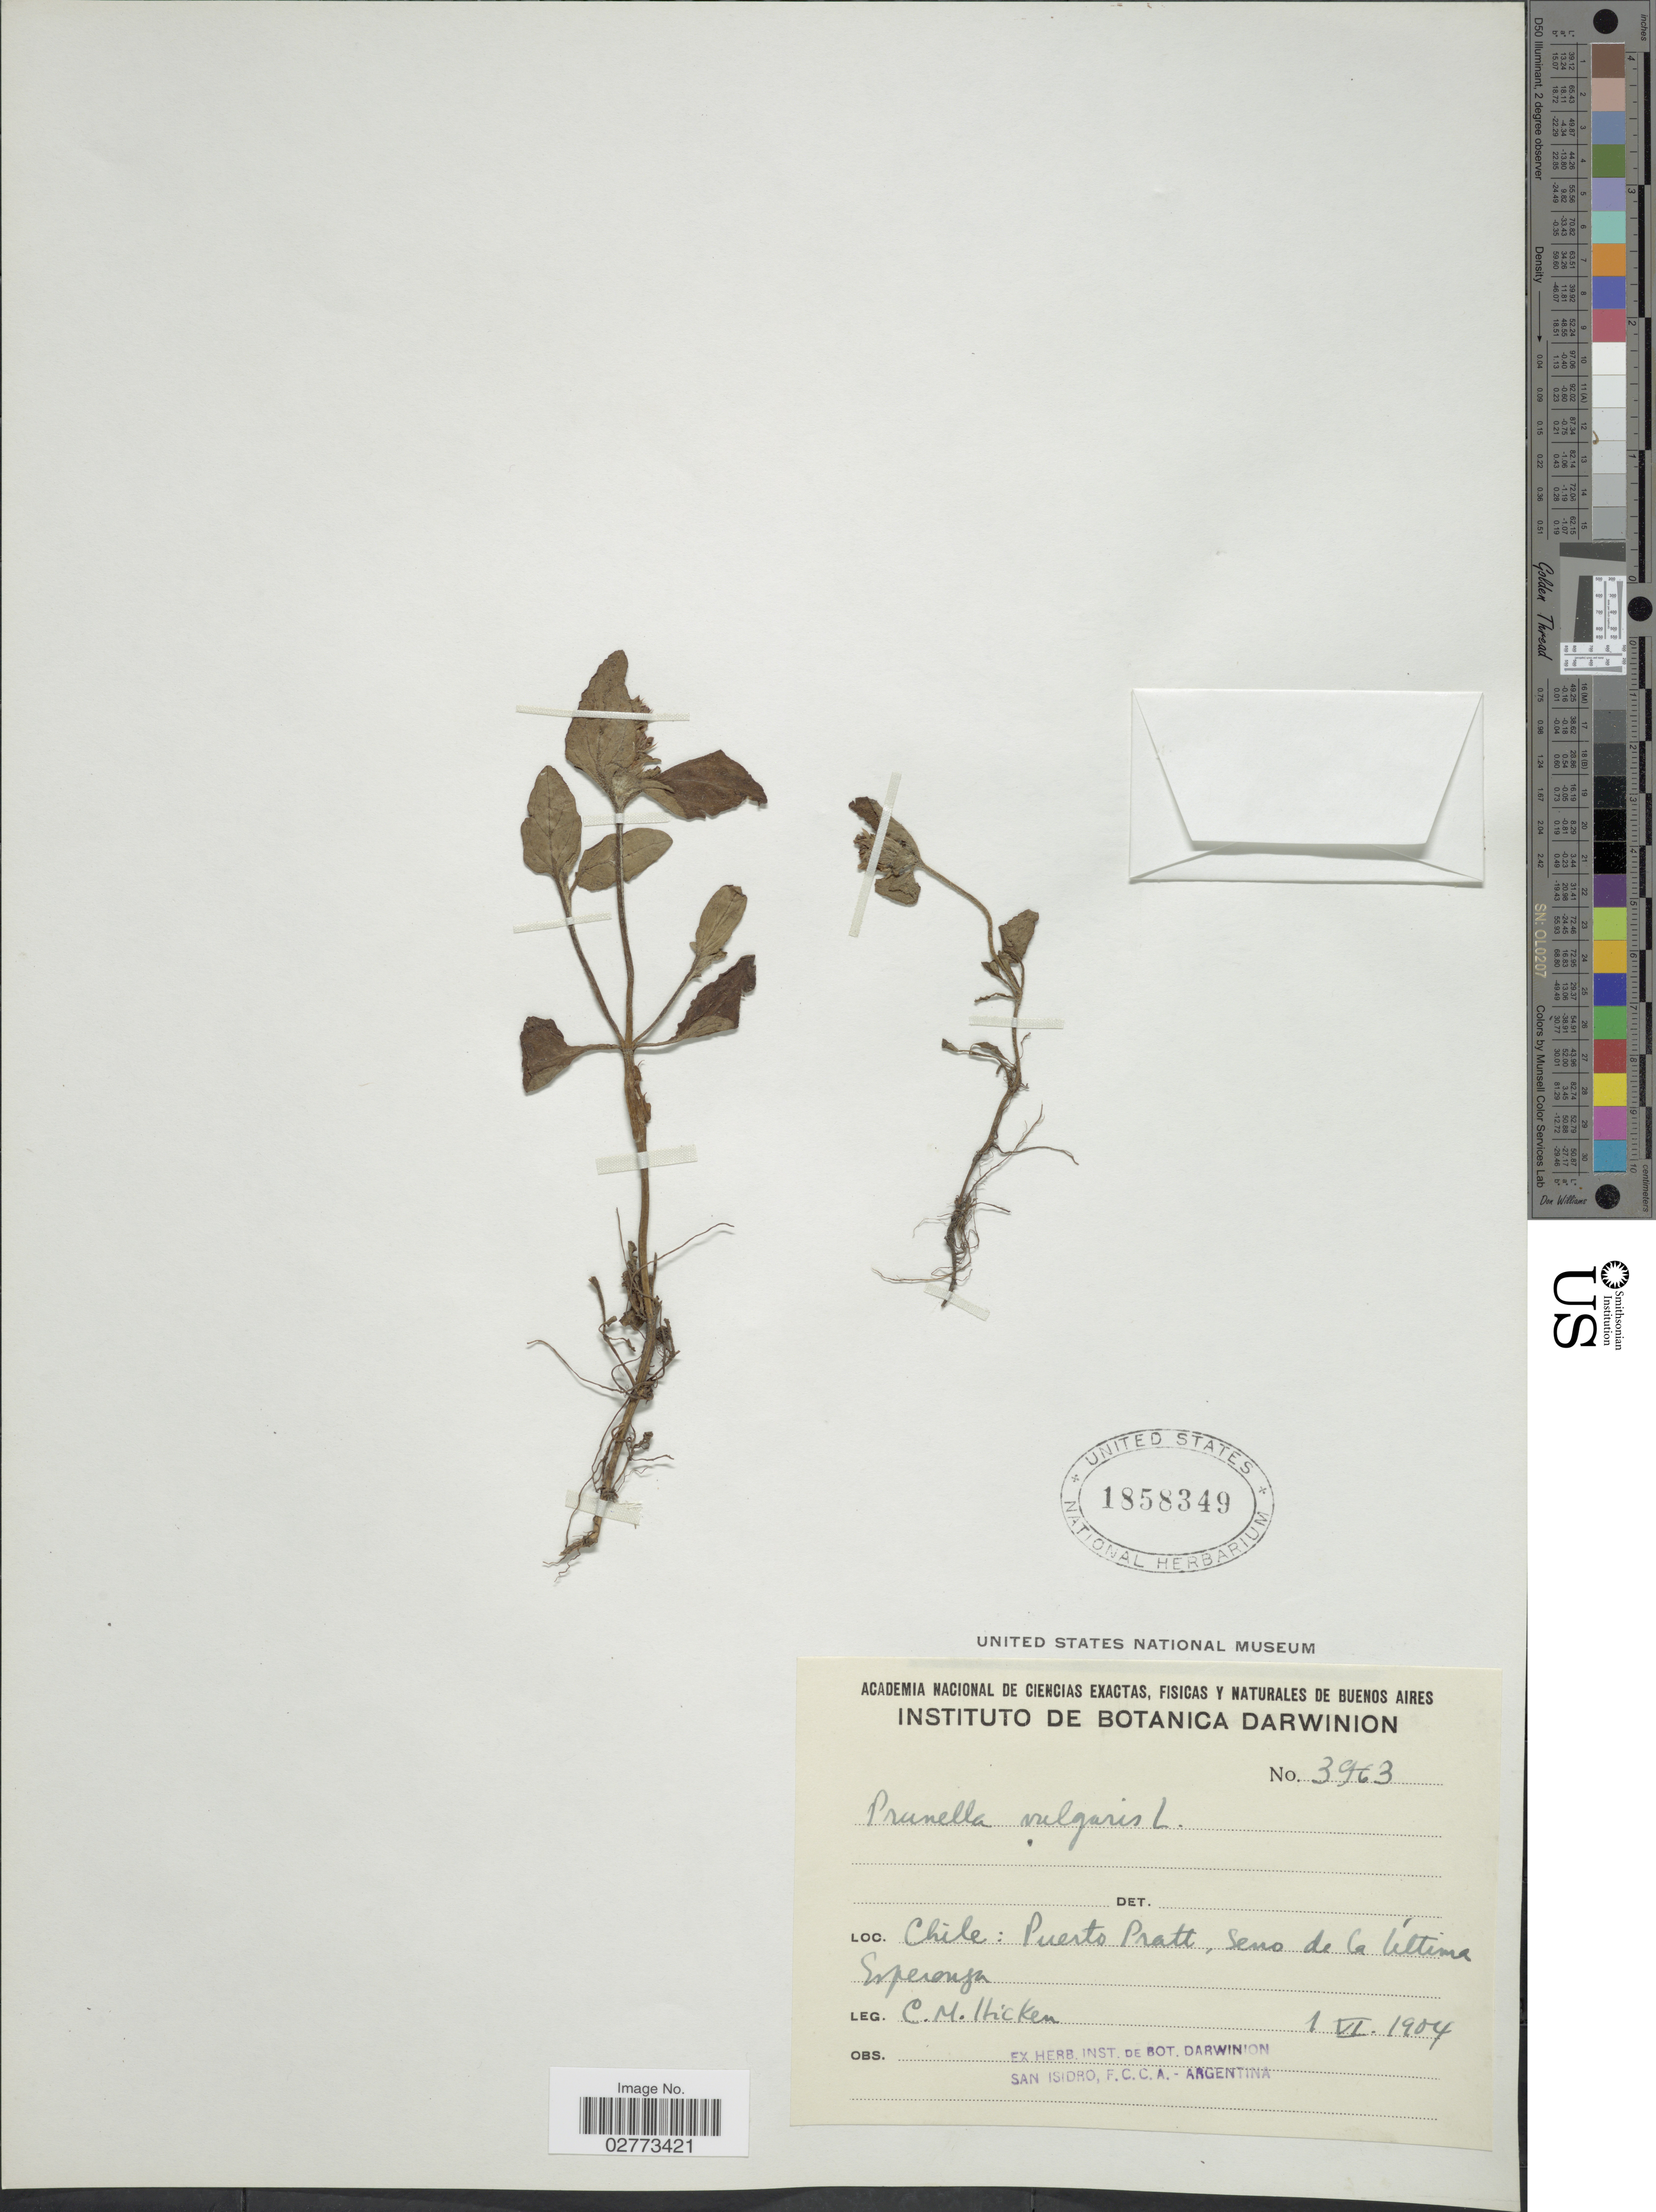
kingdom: Plantae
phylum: Tracheophyta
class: Magnoliopsida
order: Lamiales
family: Lamiaceae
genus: Prunella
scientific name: Prunella vulgaris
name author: L.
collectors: C. M. Hicken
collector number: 3963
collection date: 1904-06-01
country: Chile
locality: Puerto Pratt, Seno de la Última Esperanza.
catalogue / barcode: US 1858349